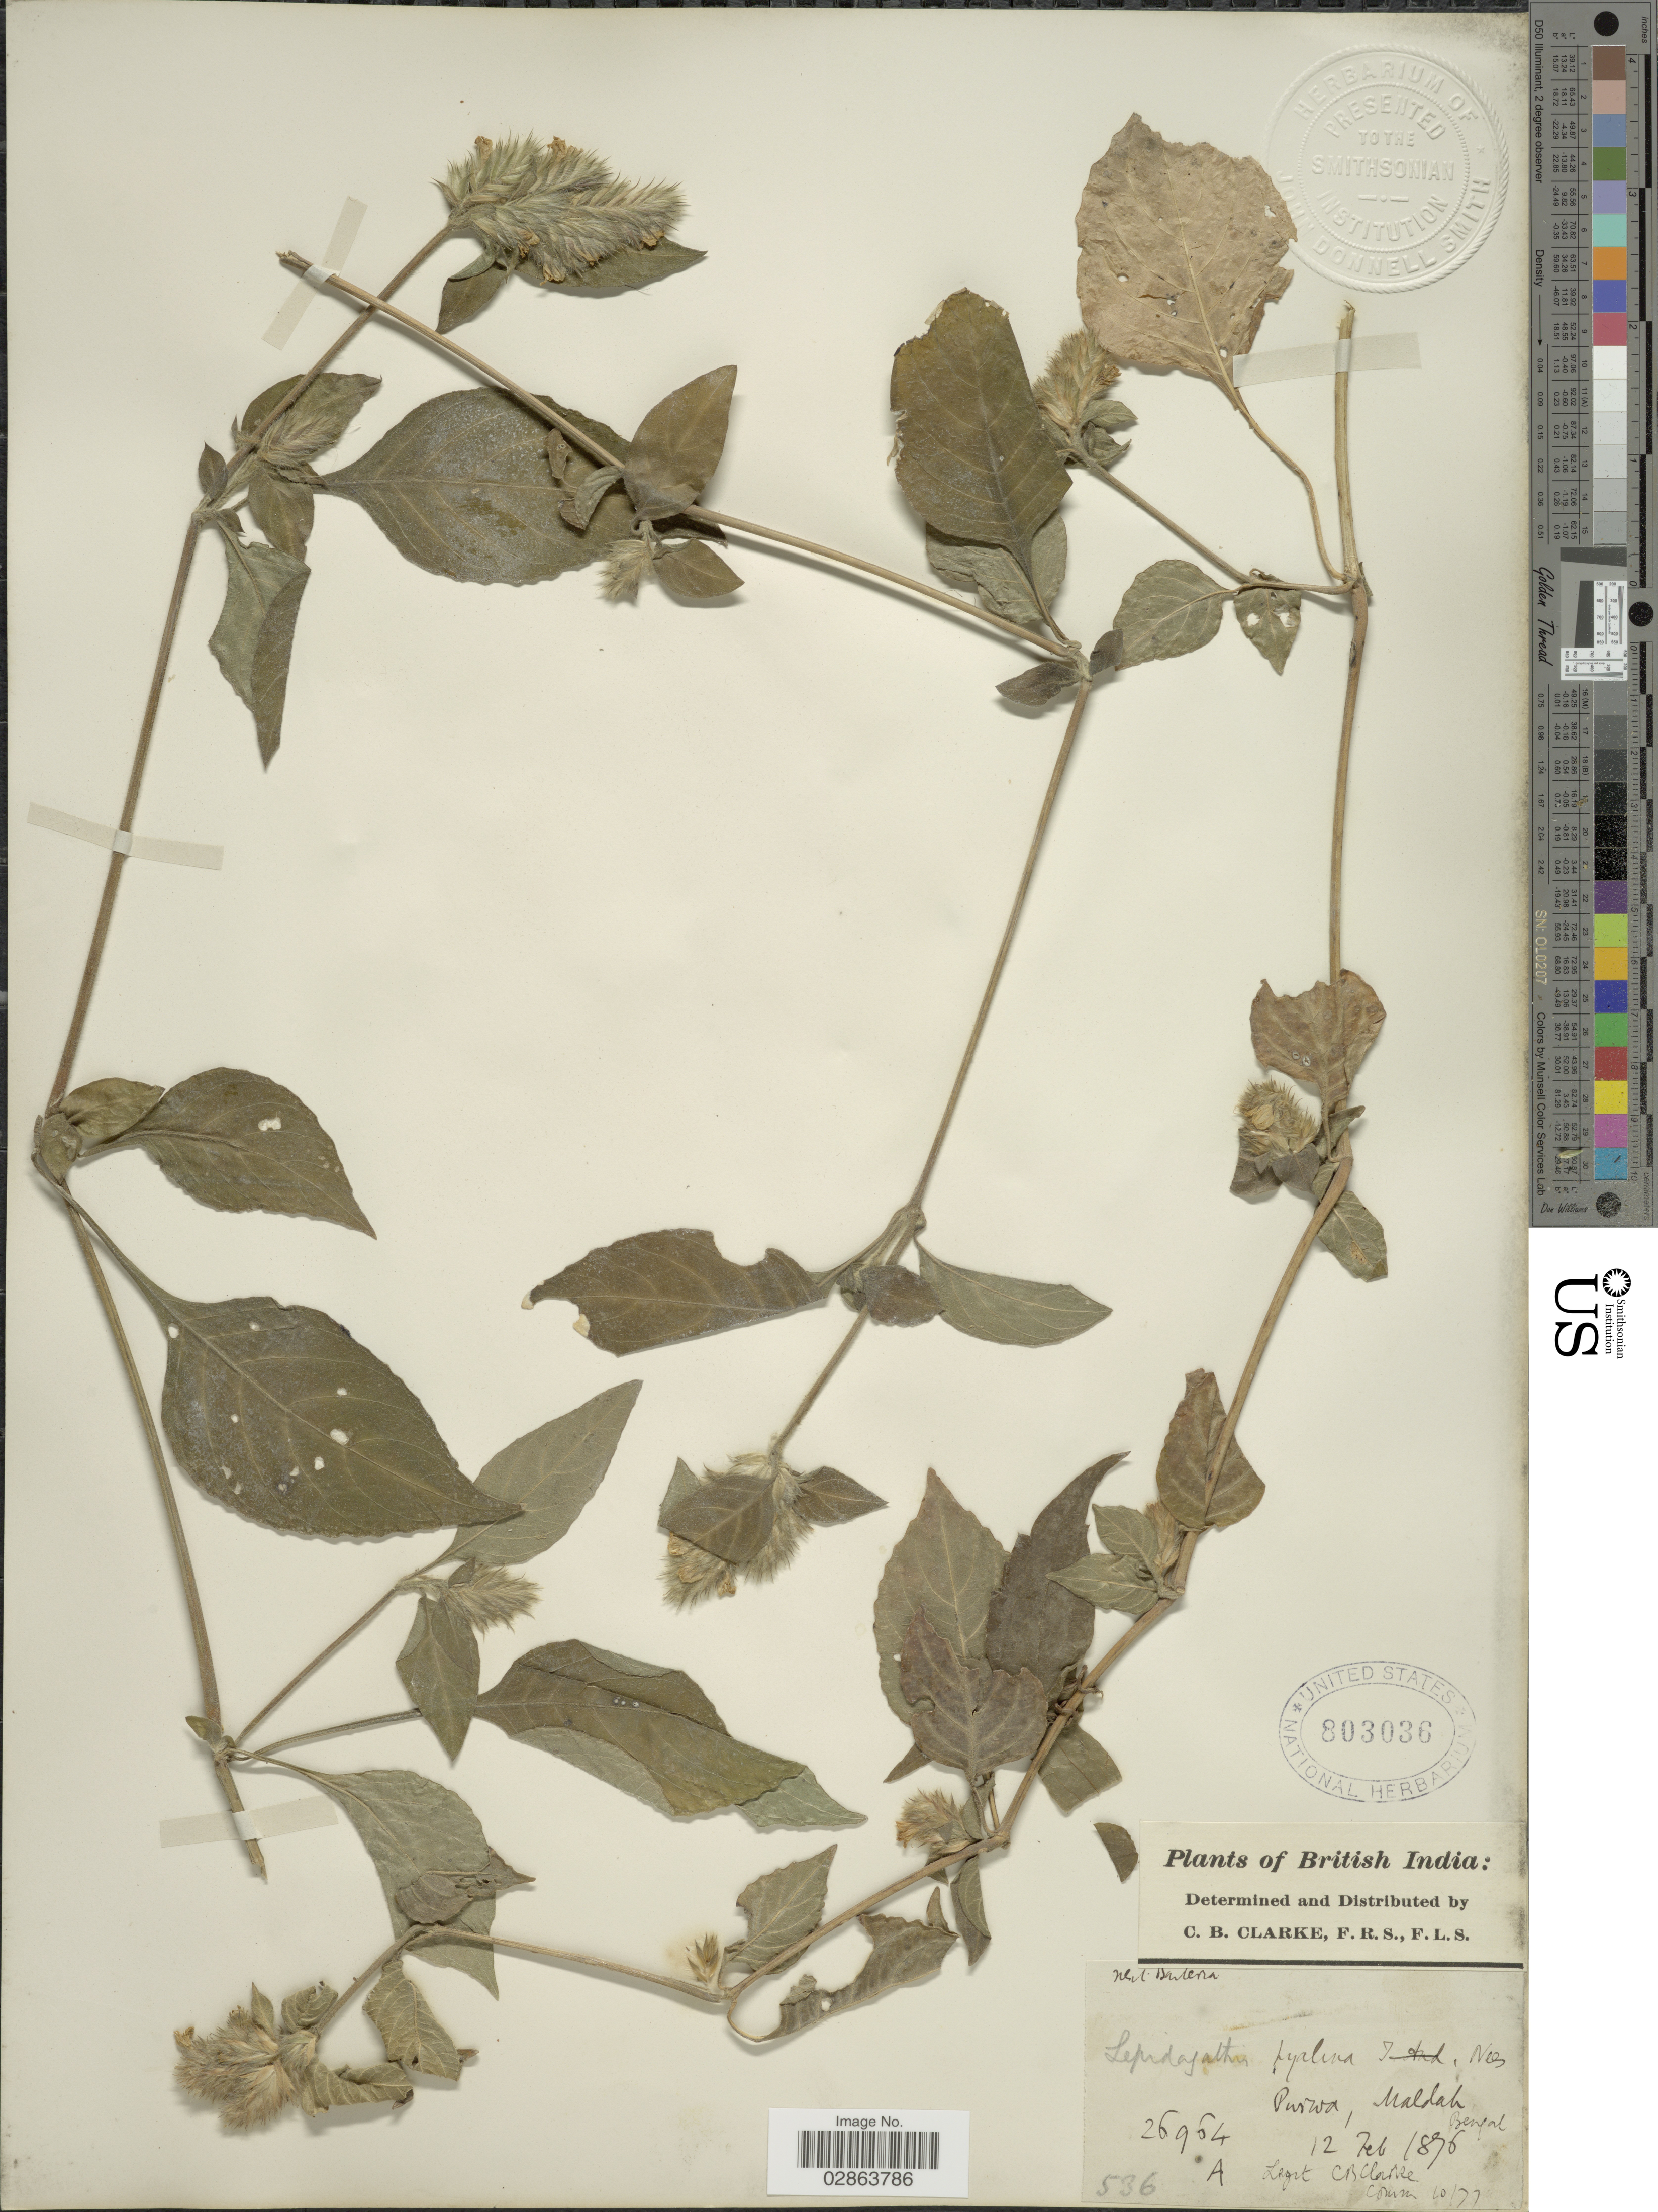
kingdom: Plantae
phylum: Tracheophyta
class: Magnoliopsida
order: Lamiales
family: Acanthaceae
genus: Lepidagathis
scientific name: Lepidagathis incurva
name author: Buch.-Ham. ex D. Don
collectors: C. B. Clarke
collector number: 26964A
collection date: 1876-02-12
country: India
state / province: Uttar Pradesh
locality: Purwa, Maldah, Bengal, British India.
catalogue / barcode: US 803036